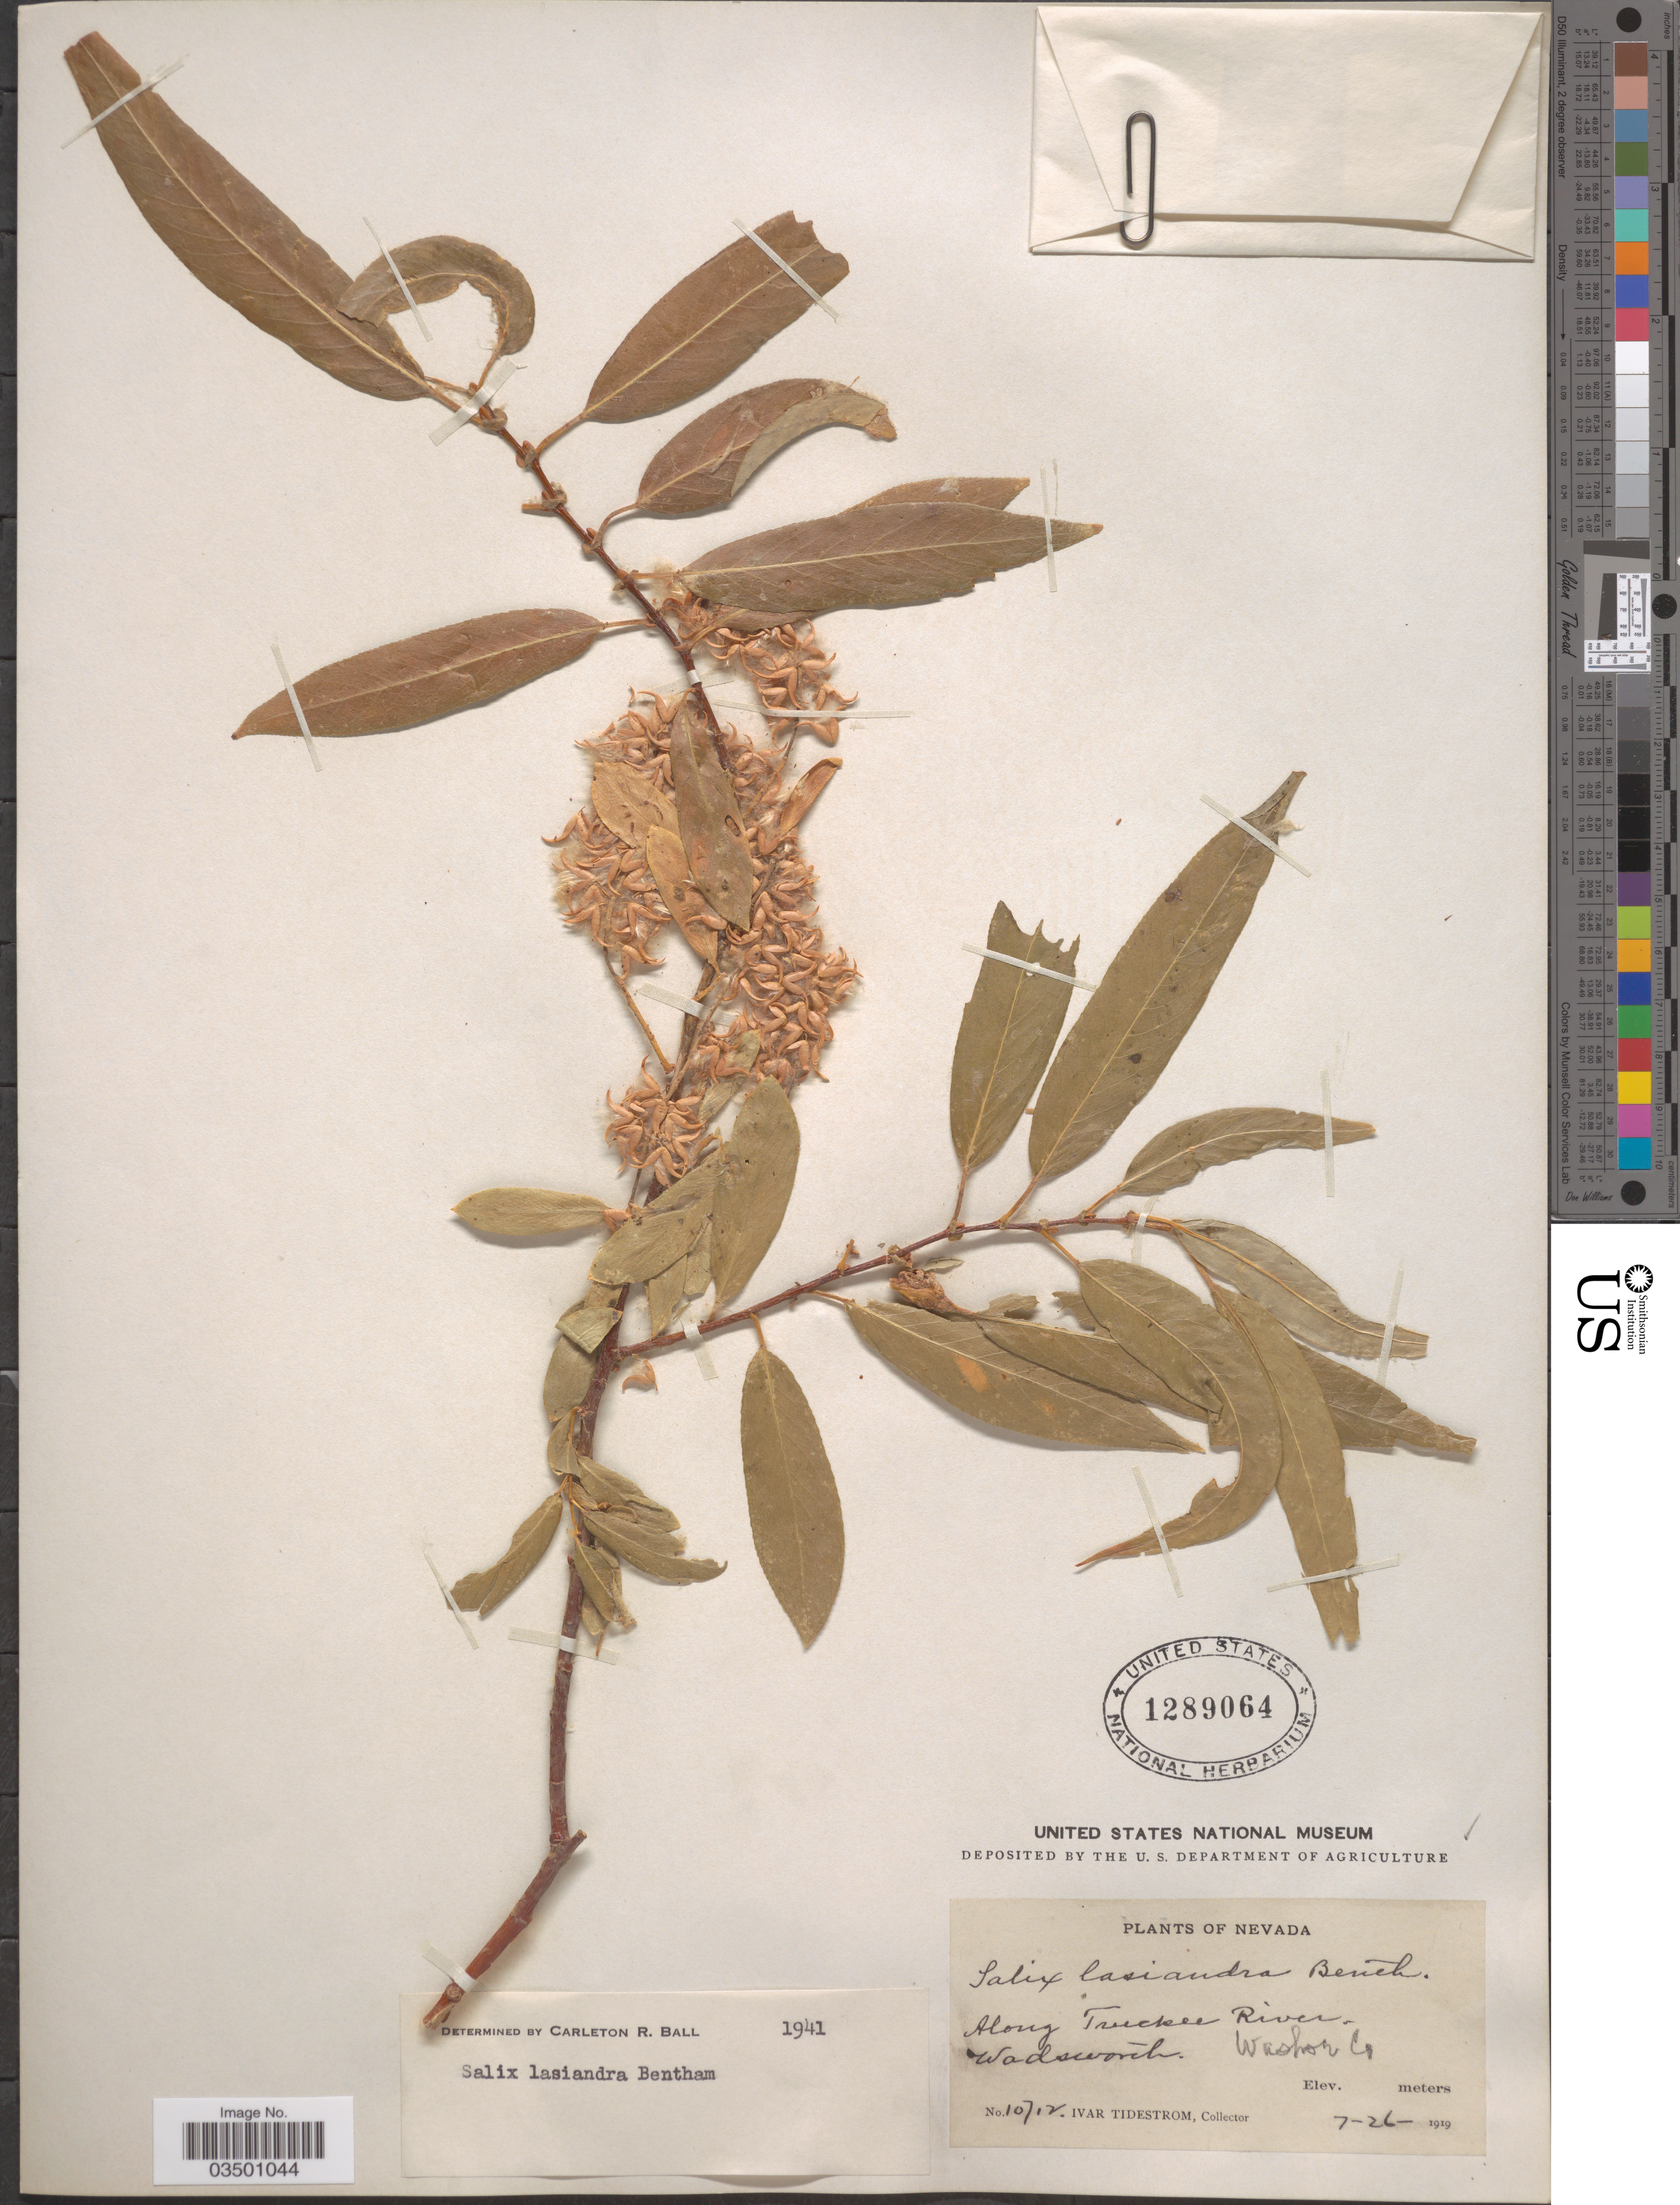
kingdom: Plantae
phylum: Tracheophyta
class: Magnoliopsida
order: Malpighiales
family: Salicaceae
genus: Salix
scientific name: Salix lasiandra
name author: Benth.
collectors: I. F. Tidestrom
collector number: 10712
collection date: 1919-07-26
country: United States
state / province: Nevada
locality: Along Truckee River. Wadsworth. Washoe Co.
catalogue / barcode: US 1289064